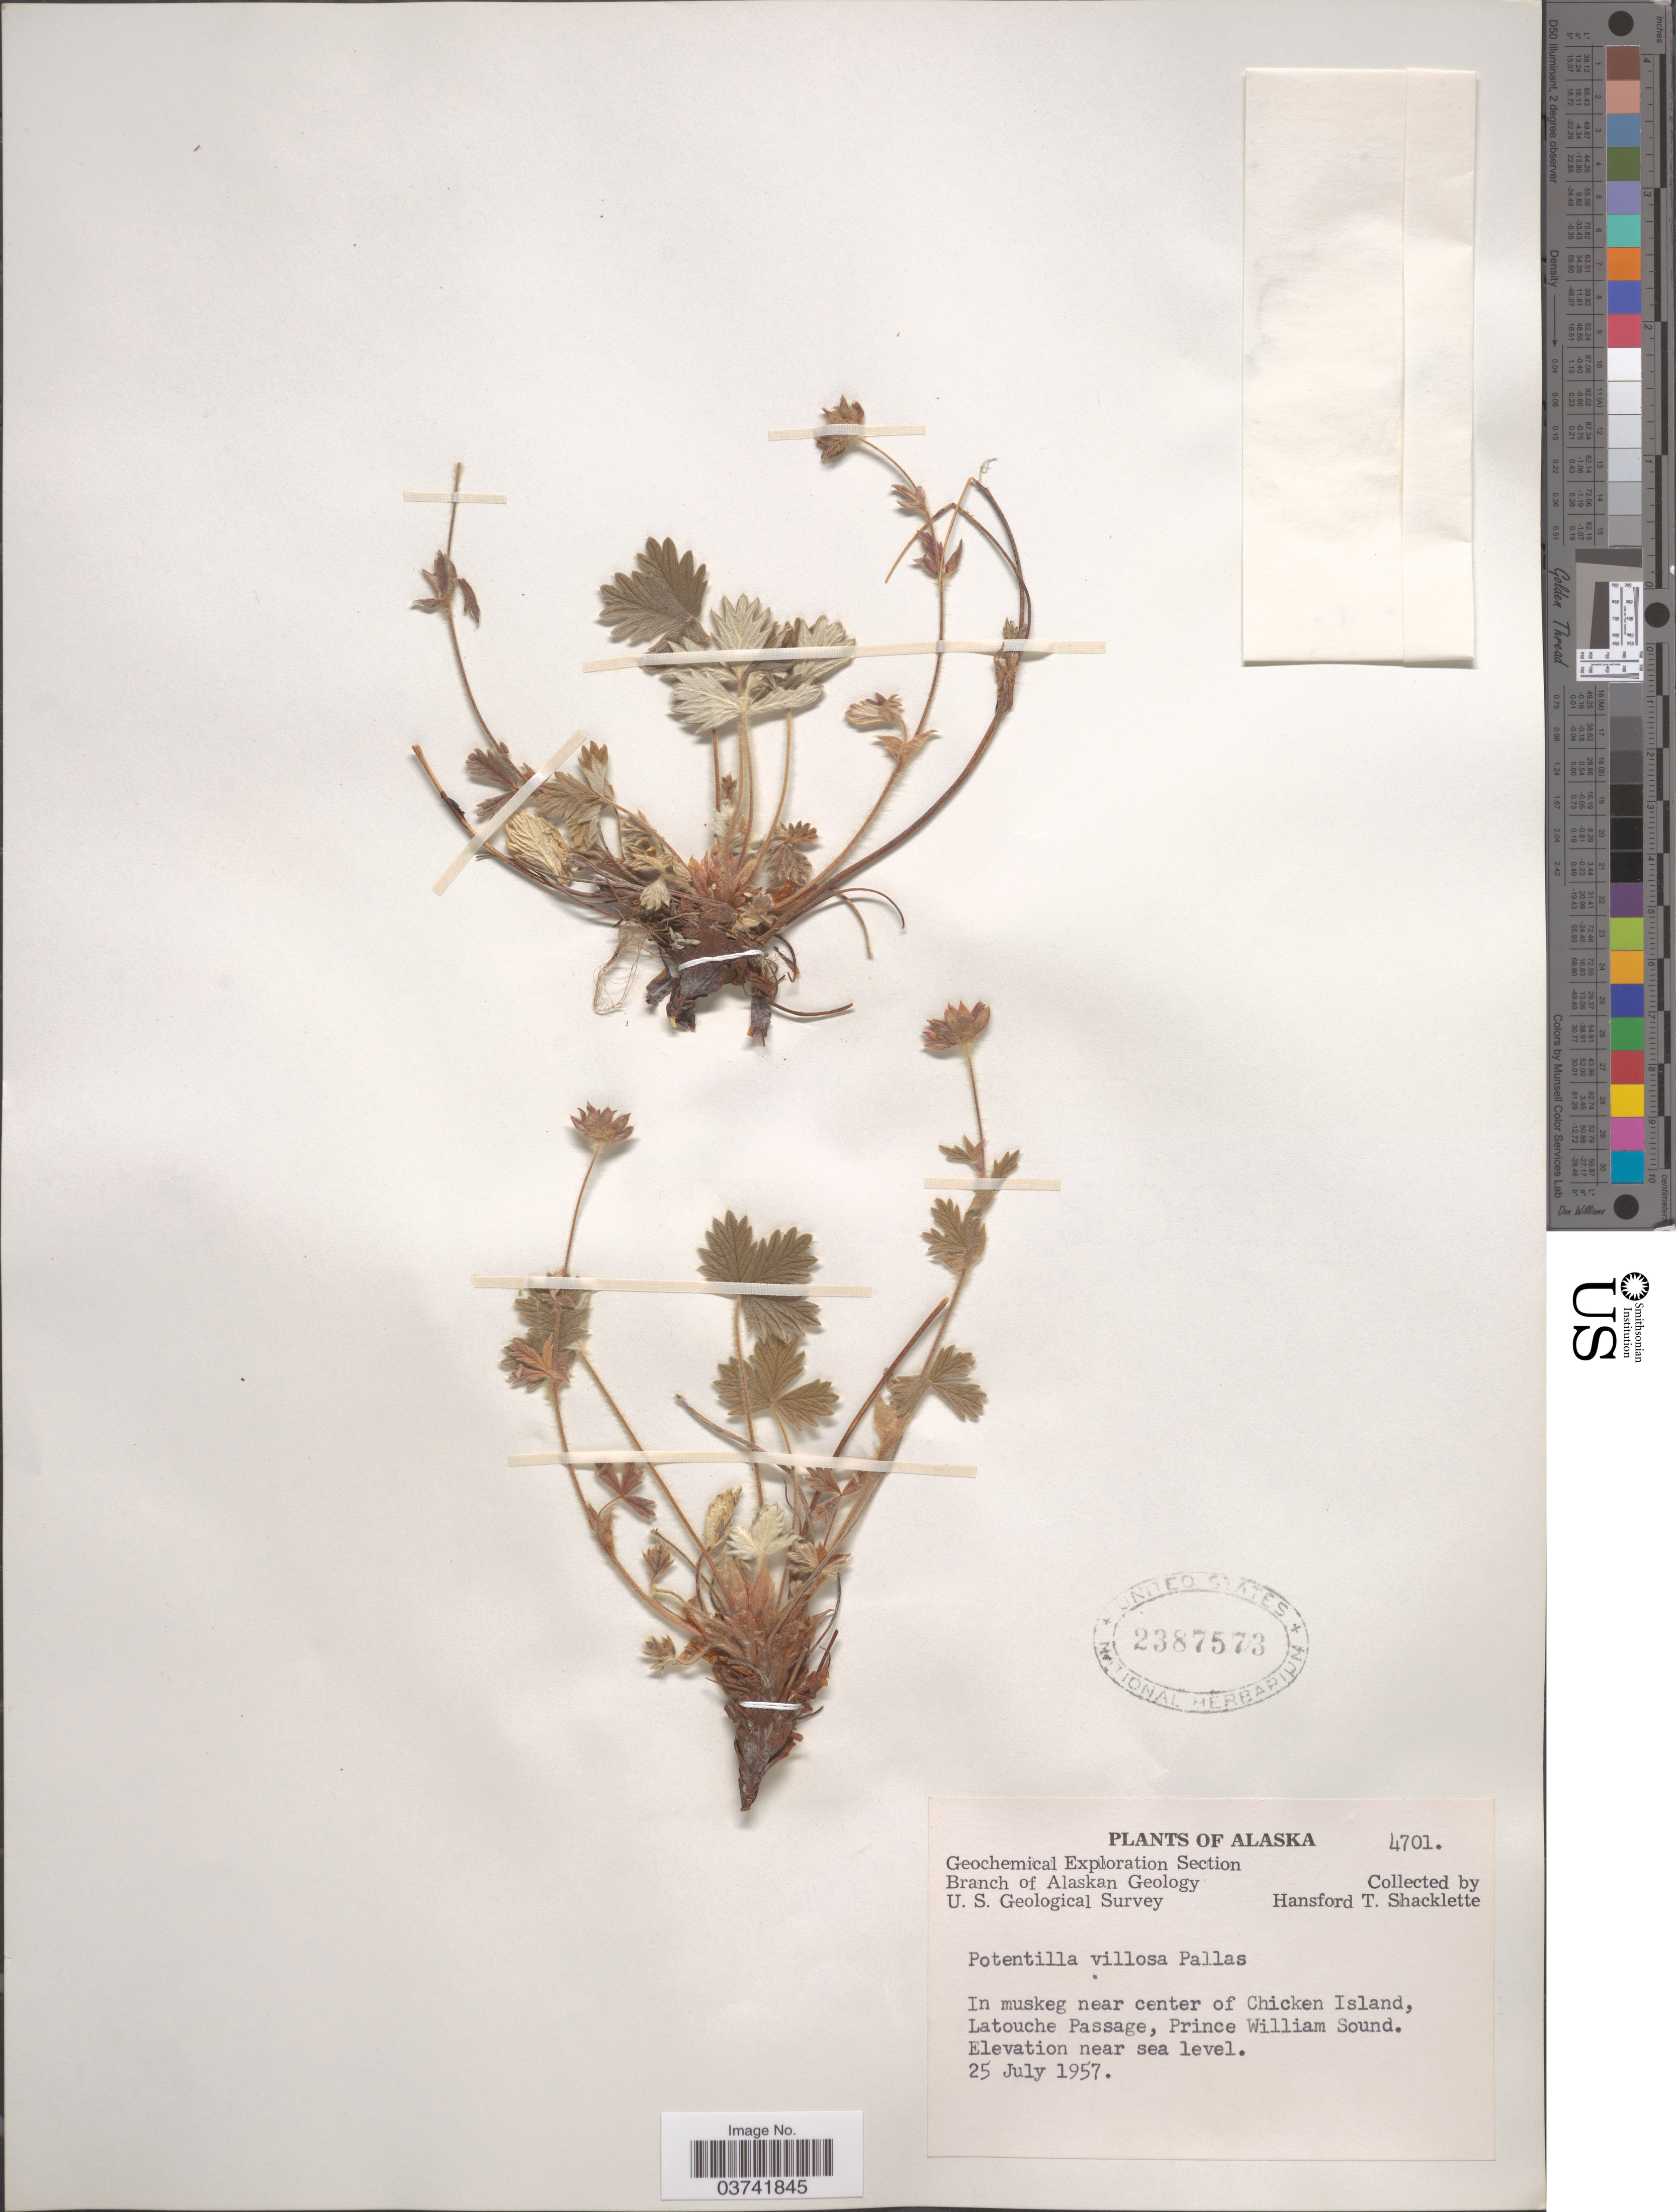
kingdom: Plantae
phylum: Tracheophyta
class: Magnoliopsida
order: Rosales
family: Rosaceae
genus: Potentilla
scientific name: Potentilla villosa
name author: Pall. ex Pursh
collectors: H. Shacklette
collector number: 4701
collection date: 1957-07-25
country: United States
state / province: Alaska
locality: In muskeg near center of Chicken Island, Latouche Passage, Prince William Sound.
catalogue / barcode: US 2387573